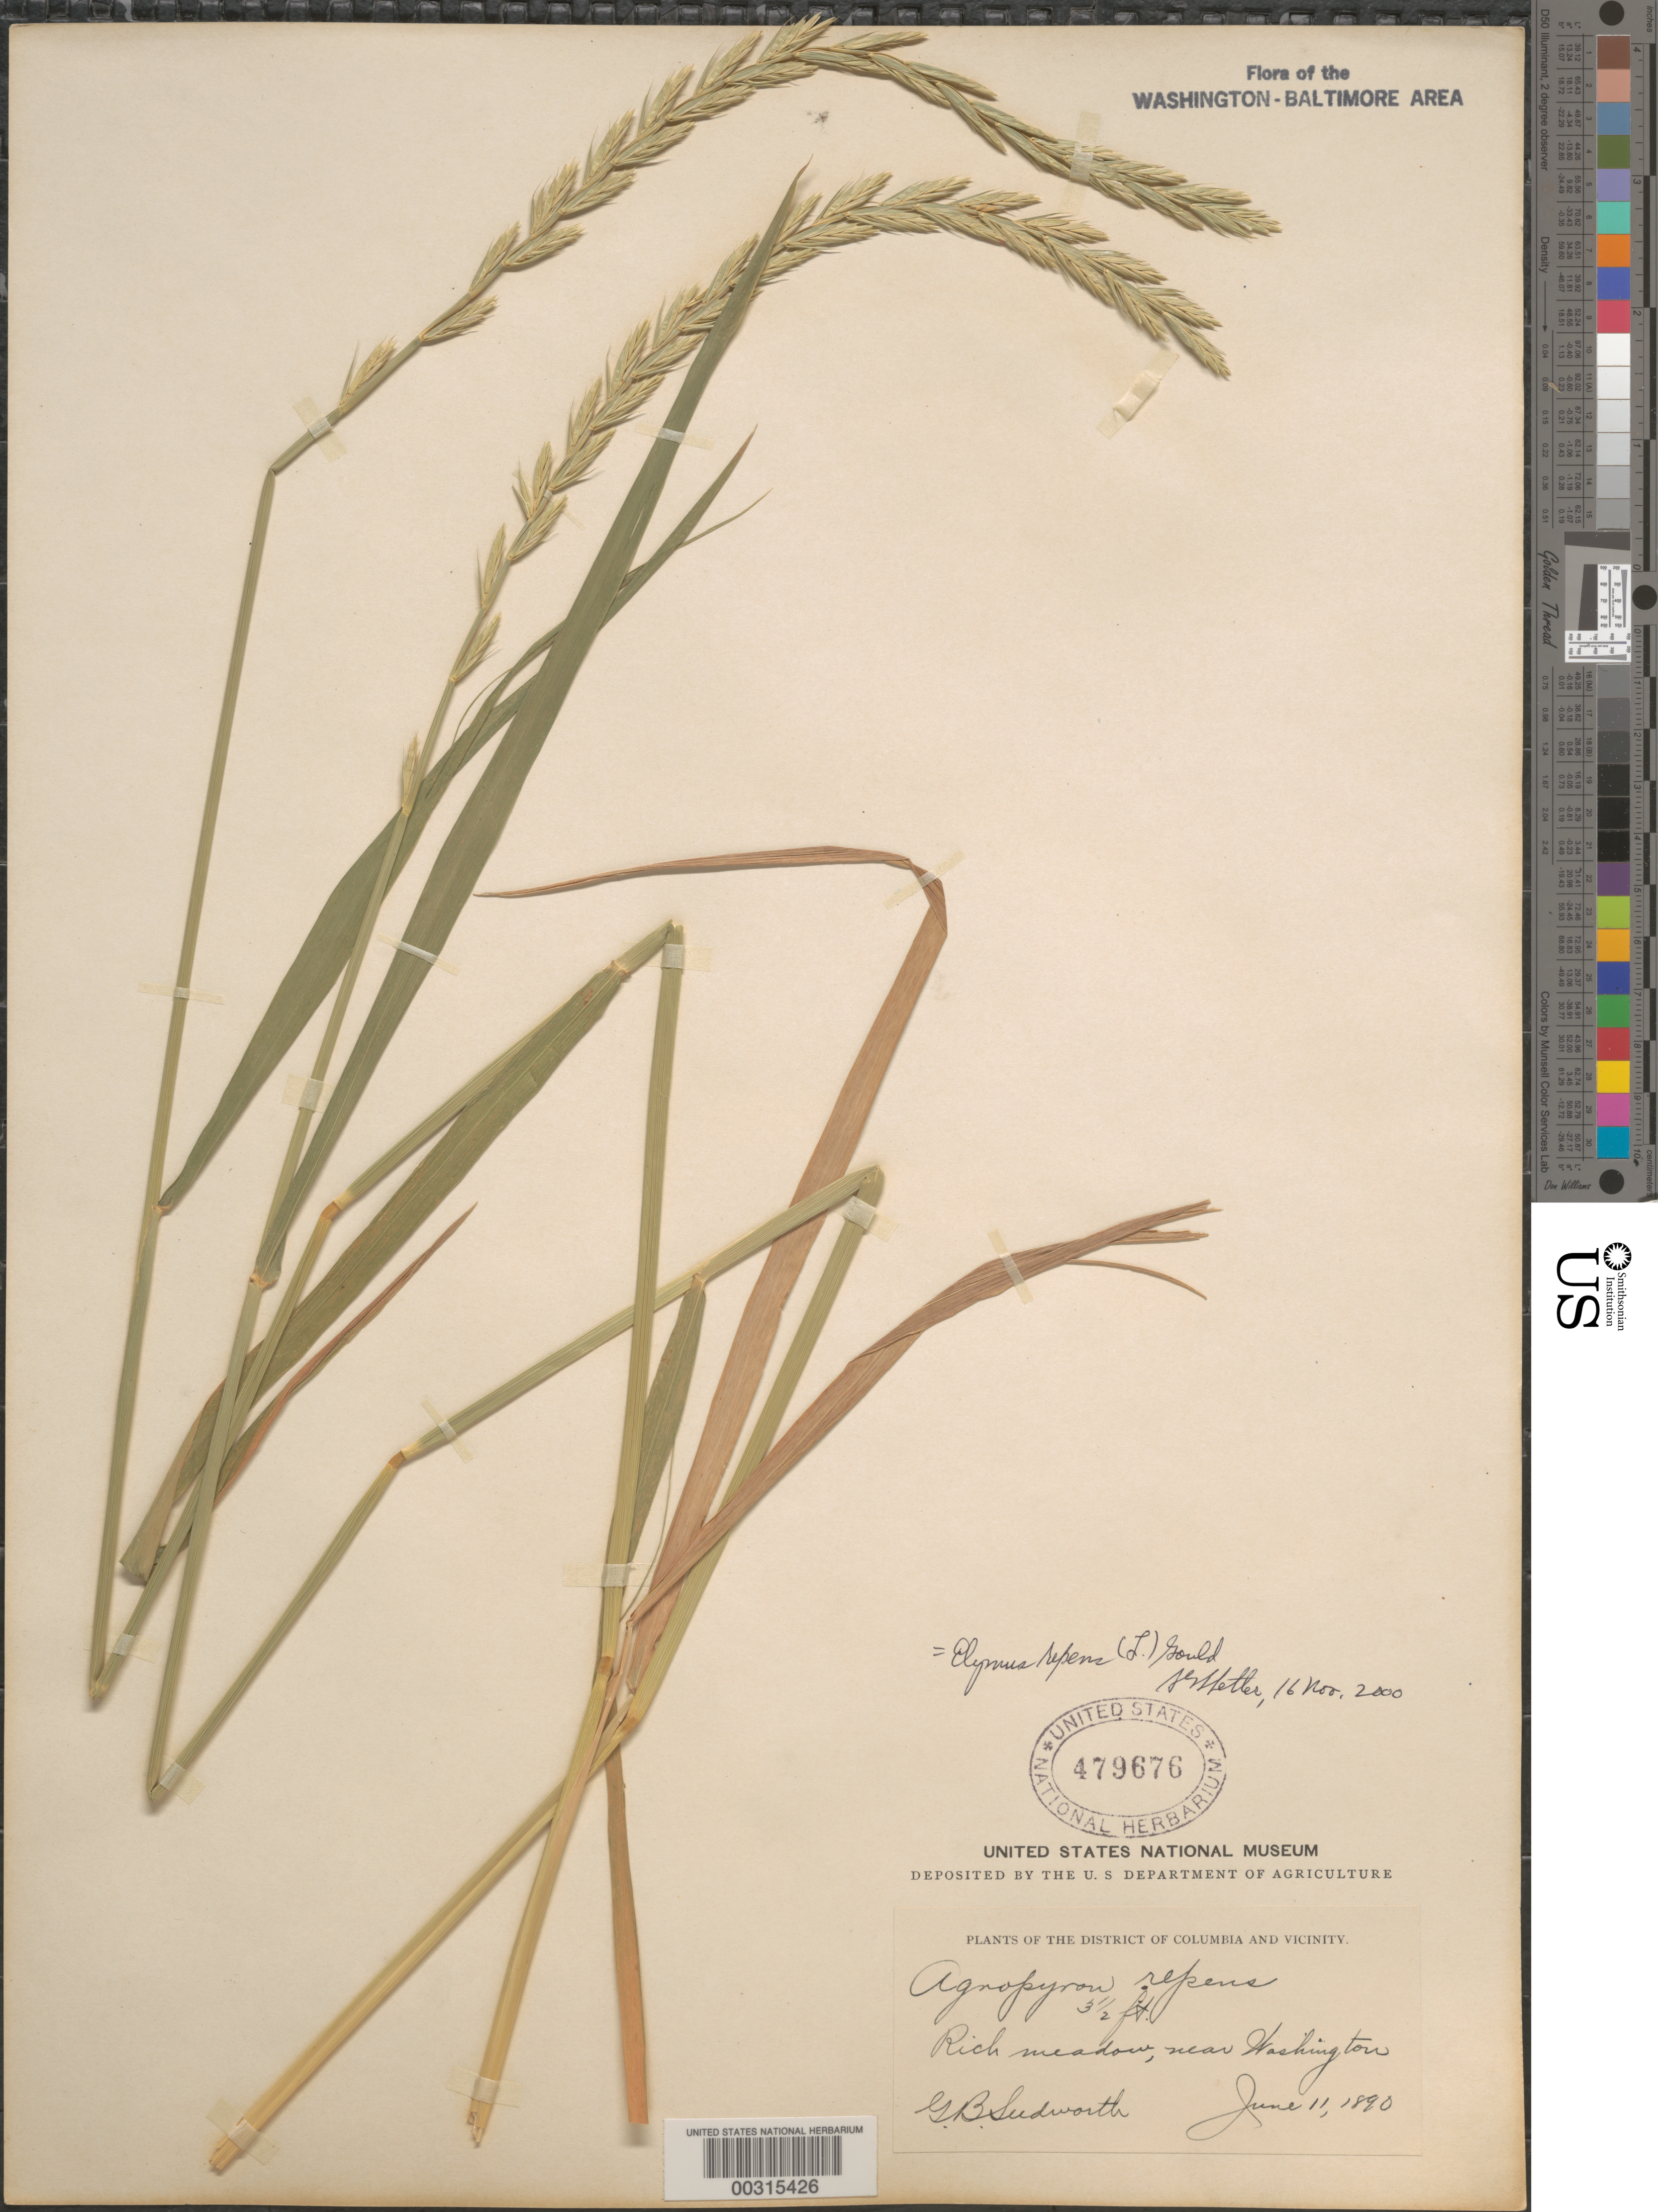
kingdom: Plantae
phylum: Tracheophyta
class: Liliopsida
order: Poales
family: Poaceae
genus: Elymus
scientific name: Elymus repens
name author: (L.) Gould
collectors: G. B. Sudworth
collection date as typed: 11 Jun 1890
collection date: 1890-06-11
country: United States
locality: Near Washington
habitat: Rich meadow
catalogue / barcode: US 479676